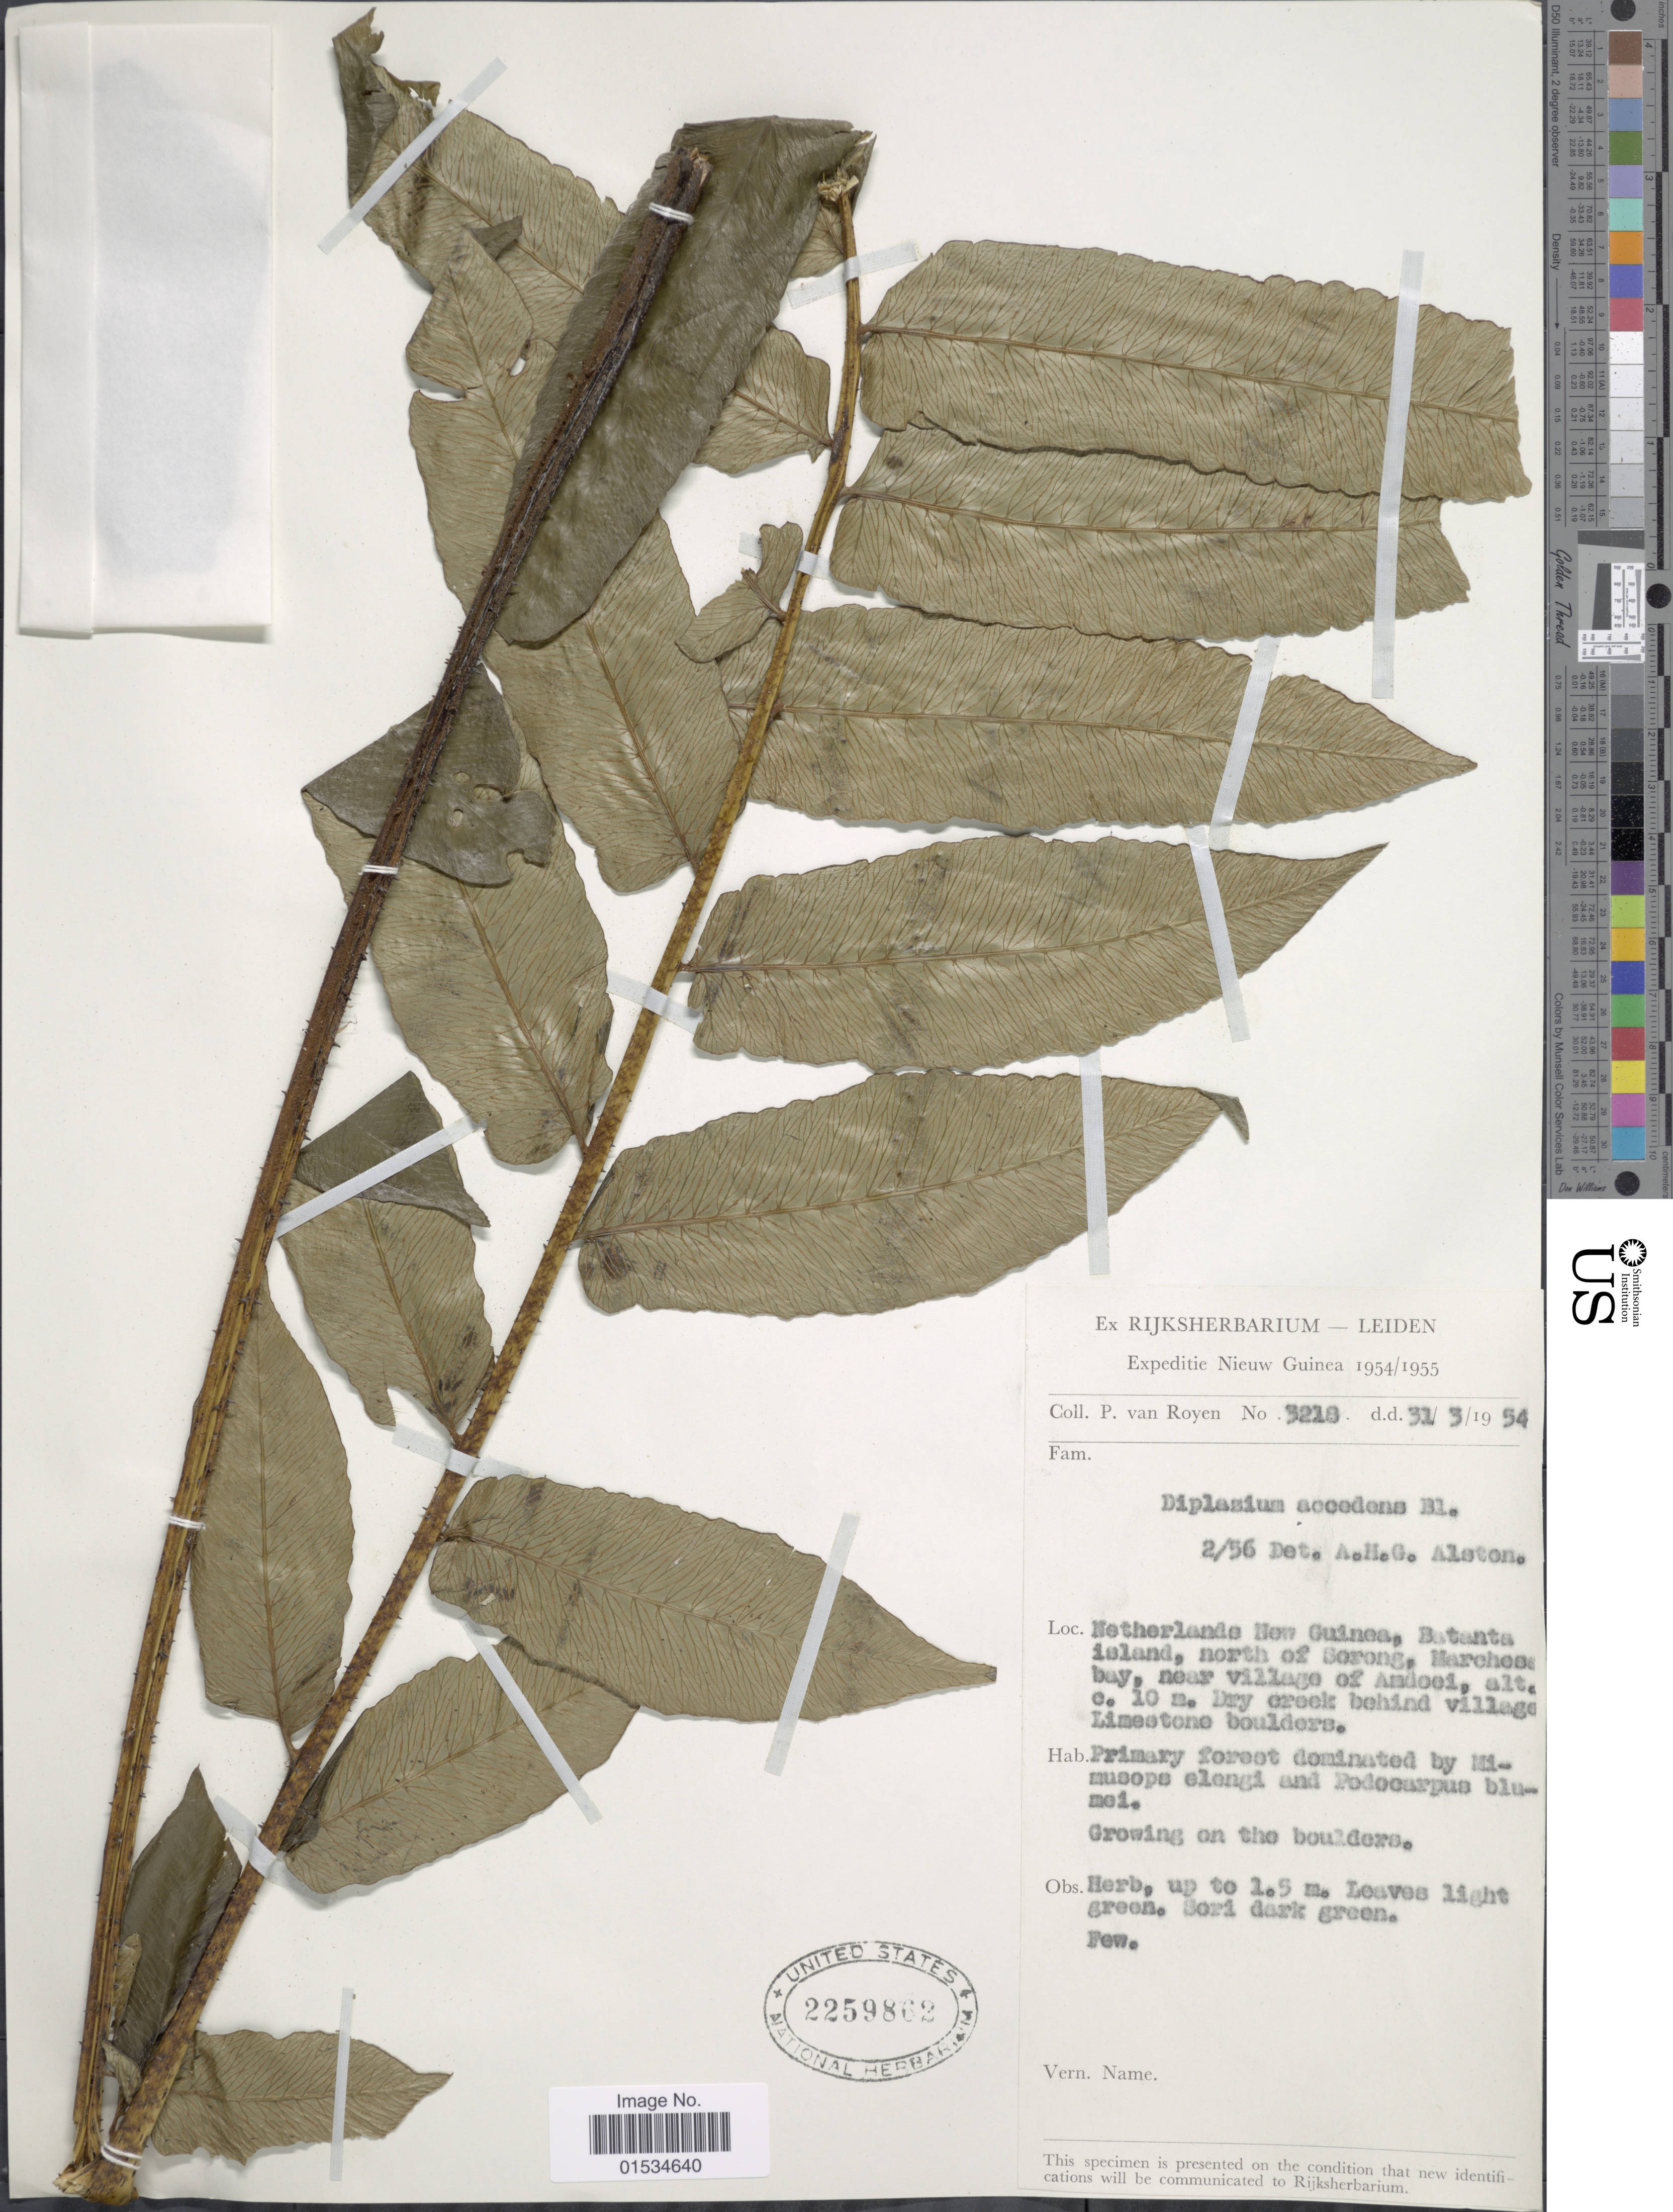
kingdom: Plantae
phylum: Tracheophyta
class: Polypodiopsida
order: Polypodiales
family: Athyriaceae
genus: Diplazium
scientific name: Diplazium accendens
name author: Blume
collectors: P. van Royen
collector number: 3218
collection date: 1954-03-31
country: Indonesia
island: New Guinea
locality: Netherlands New Guinea, Batana Islands, North of Sorong, Marchees Bay, near village of Andoei [interpreted]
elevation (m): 10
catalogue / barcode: US 2259862